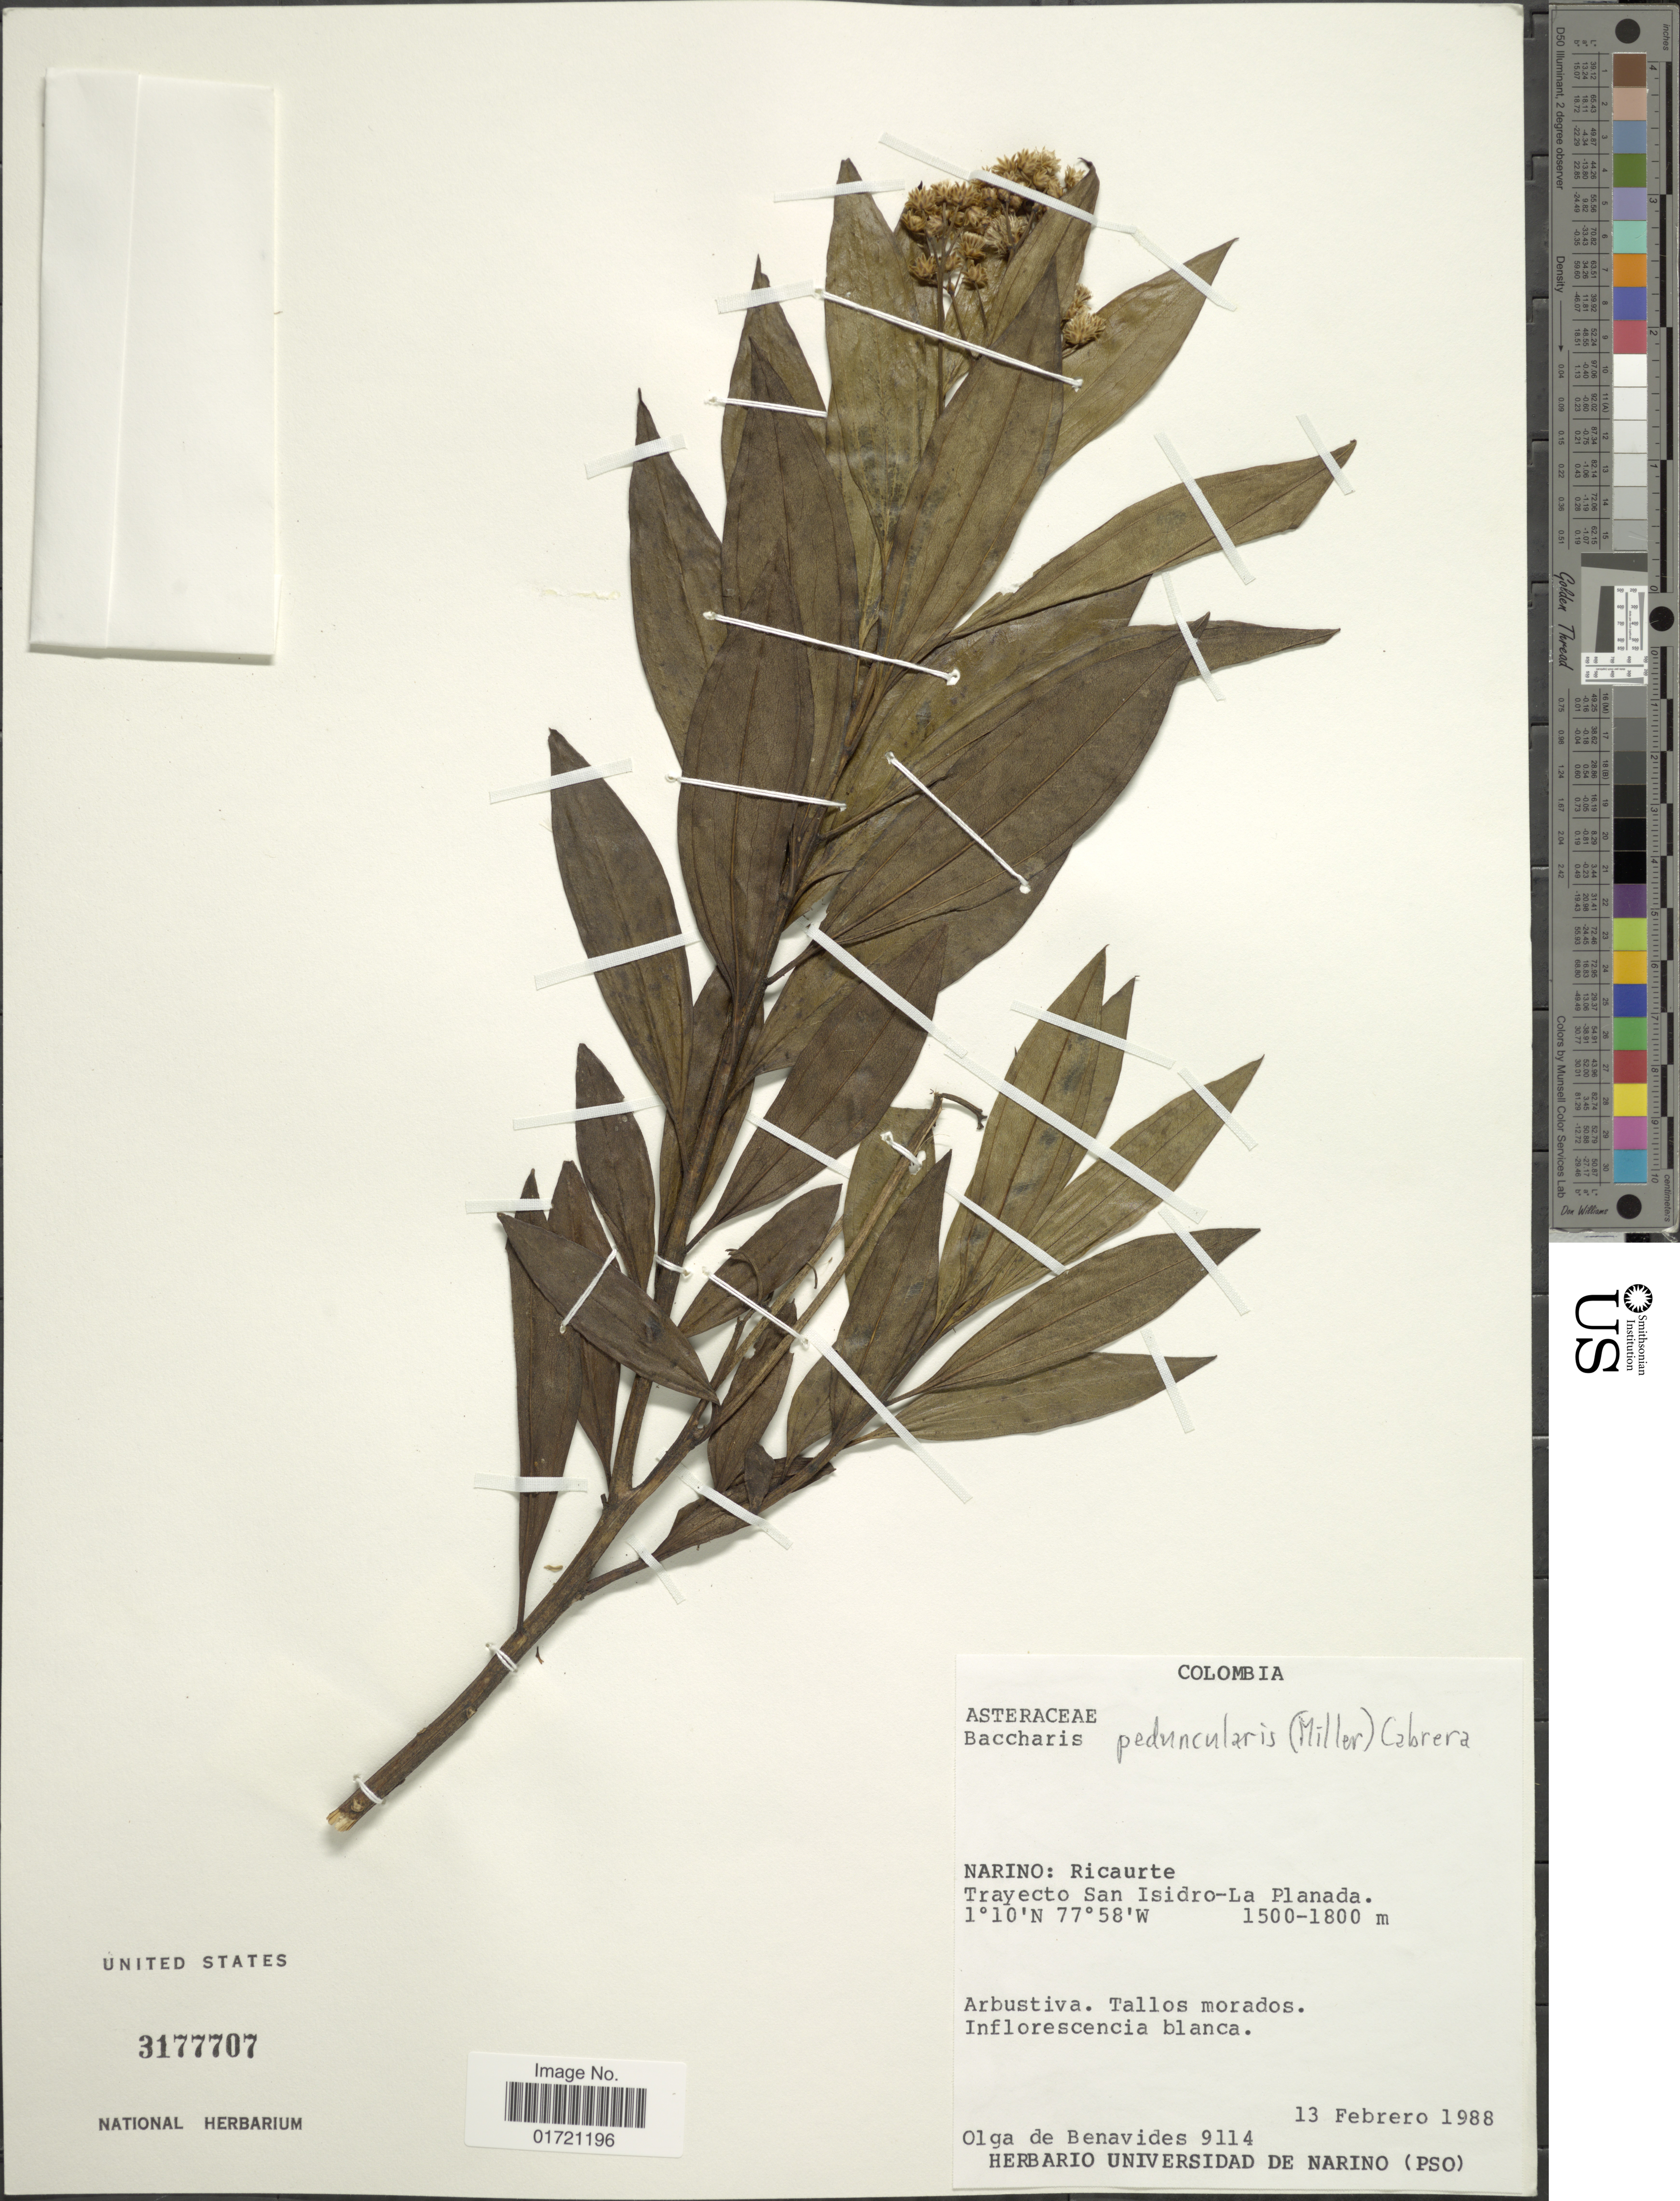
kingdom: Plantae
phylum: Tracheophyta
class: Magnoliopsida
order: Asterales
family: Asteraceae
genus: Baccharis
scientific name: Baccharis pedunculata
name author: (Mill.) Cabrera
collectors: Olga S. de Benavides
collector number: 9114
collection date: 1988-02-13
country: Colombia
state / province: Nariño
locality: Narino: Ricaurte. Trayecto San Isidro - La Planada.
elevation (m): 1500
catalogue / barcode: US 3177707